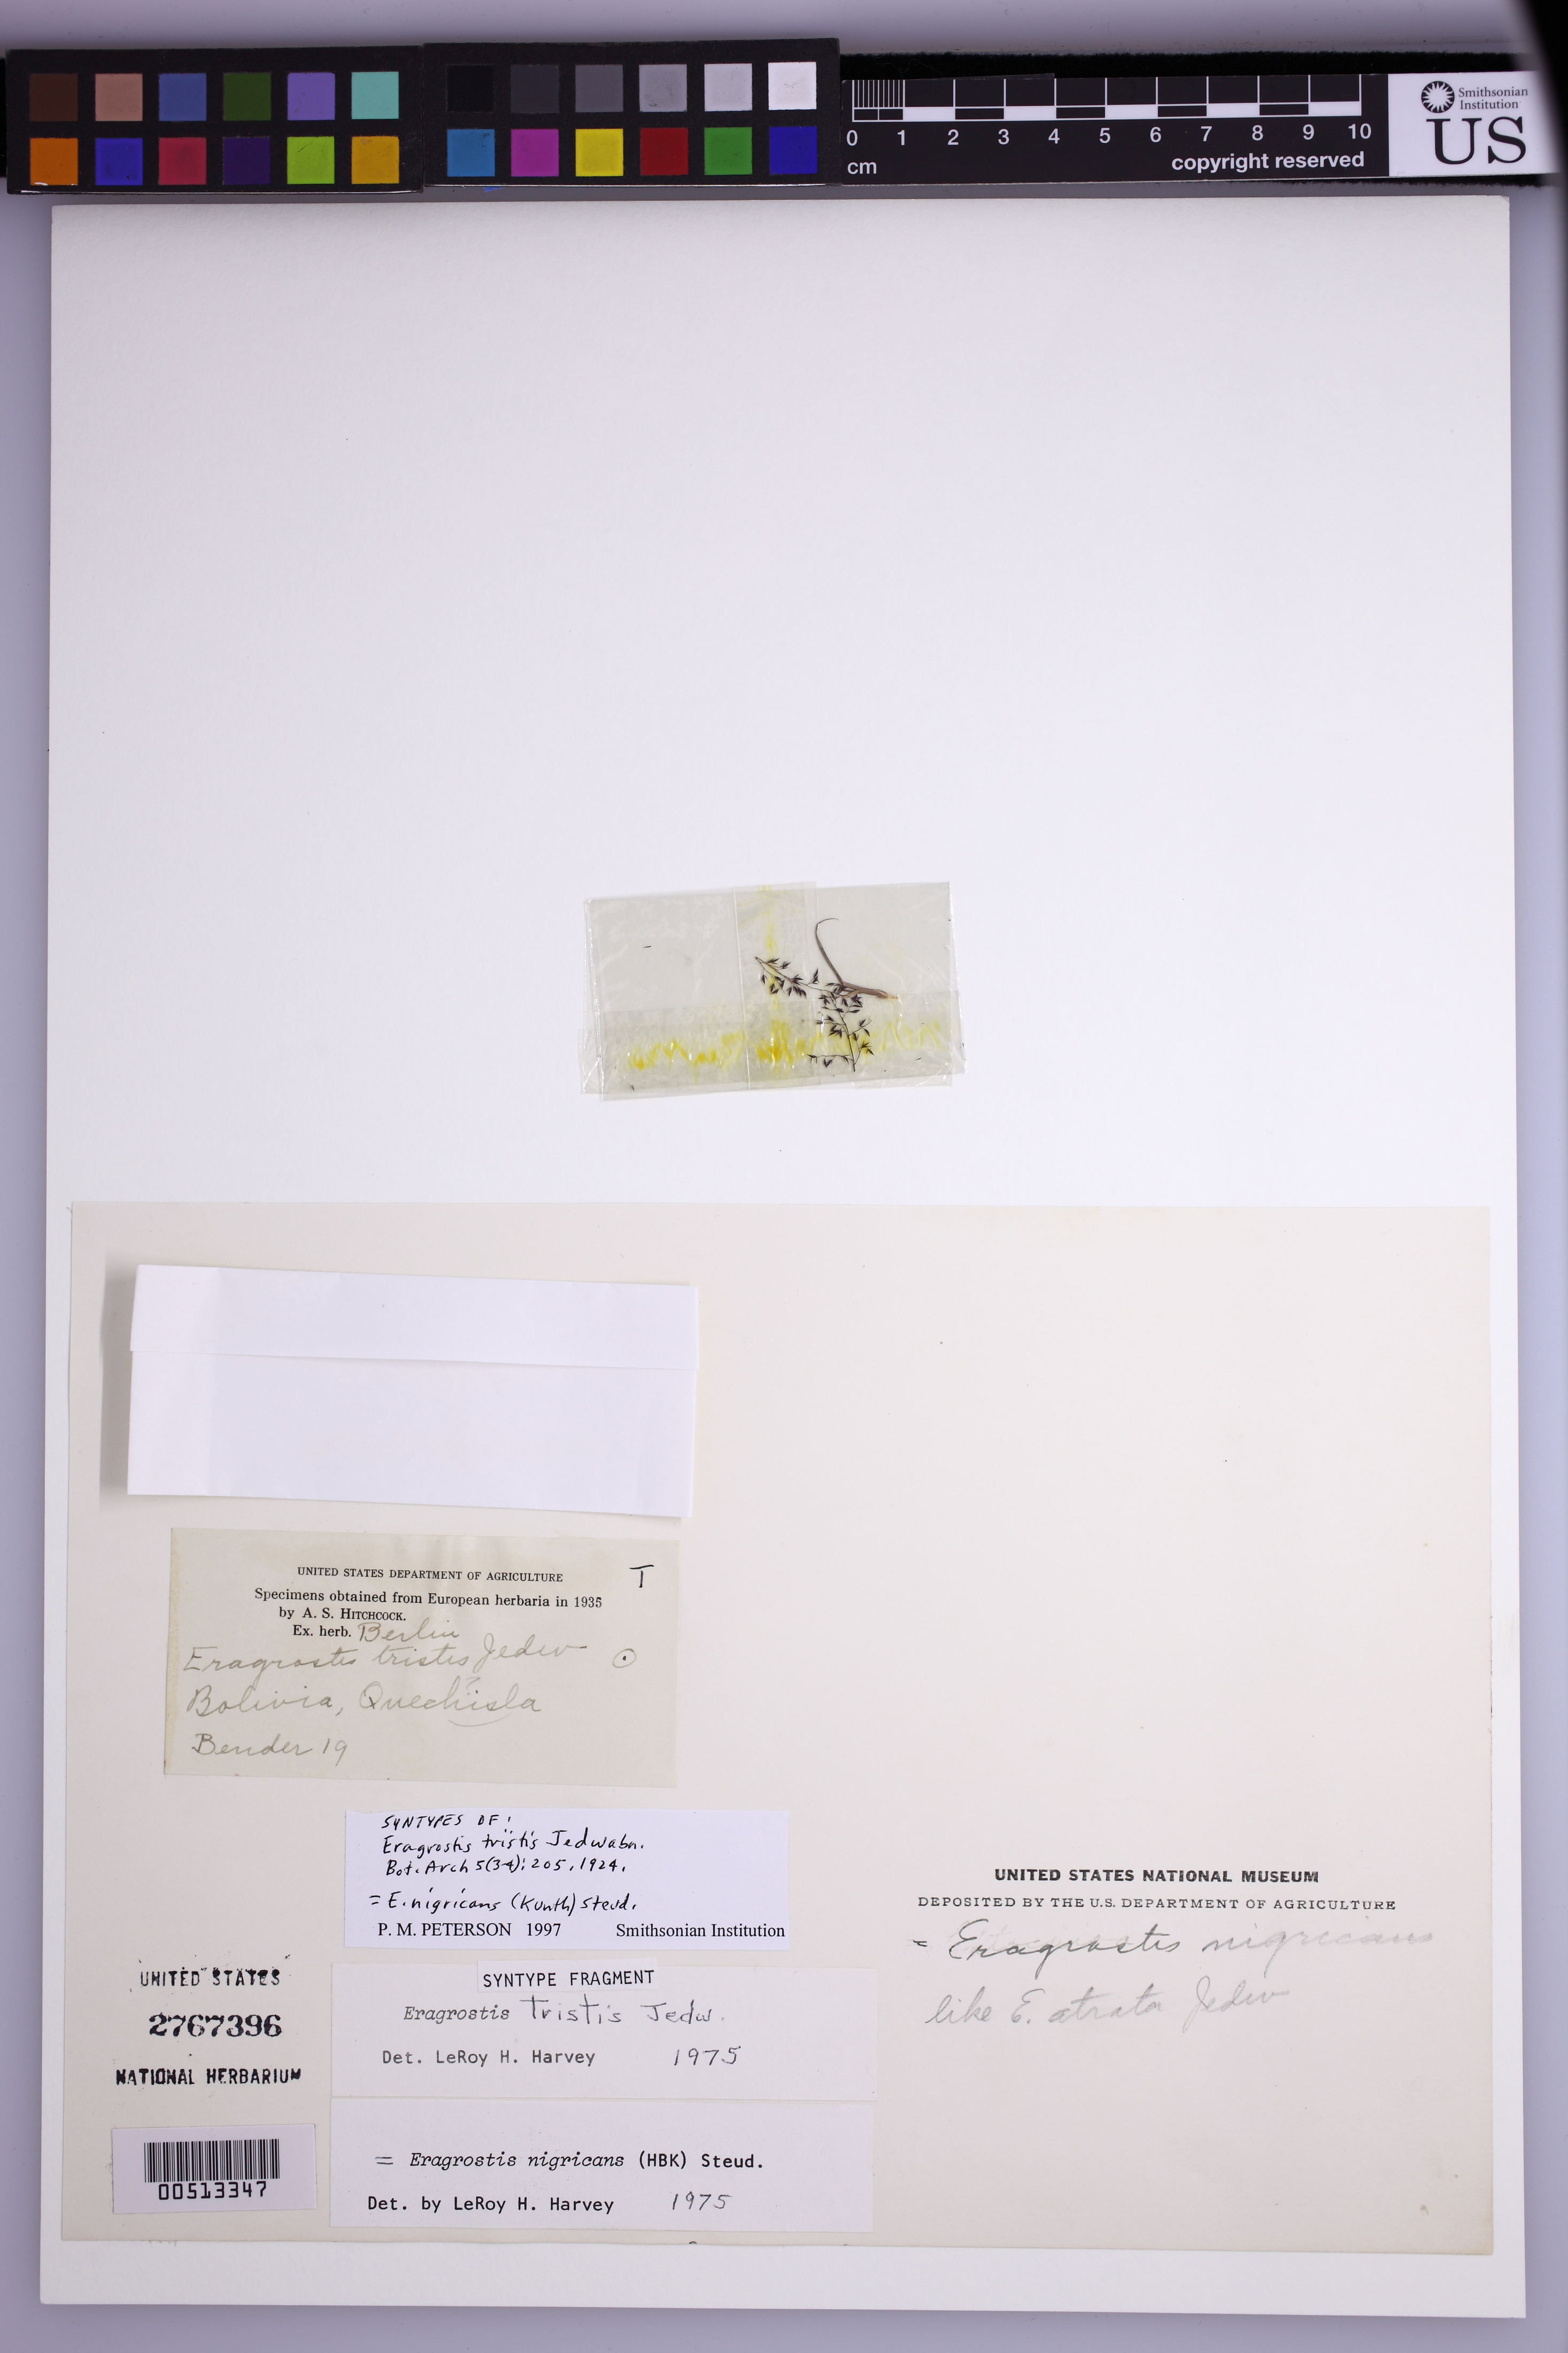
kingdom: Plantae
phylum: Tracheophyta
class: Liliopsida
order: Poales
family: Poaceae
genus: Eragrostis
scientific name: Eragrostis tristis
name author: Jedwabn.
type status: Isosyntype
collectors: K. Bender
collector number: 19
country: Bolivia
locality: QuechIsla.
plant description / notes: Fragmentary material of type specimen ex herb. Berlin.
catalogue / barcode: US 2767396